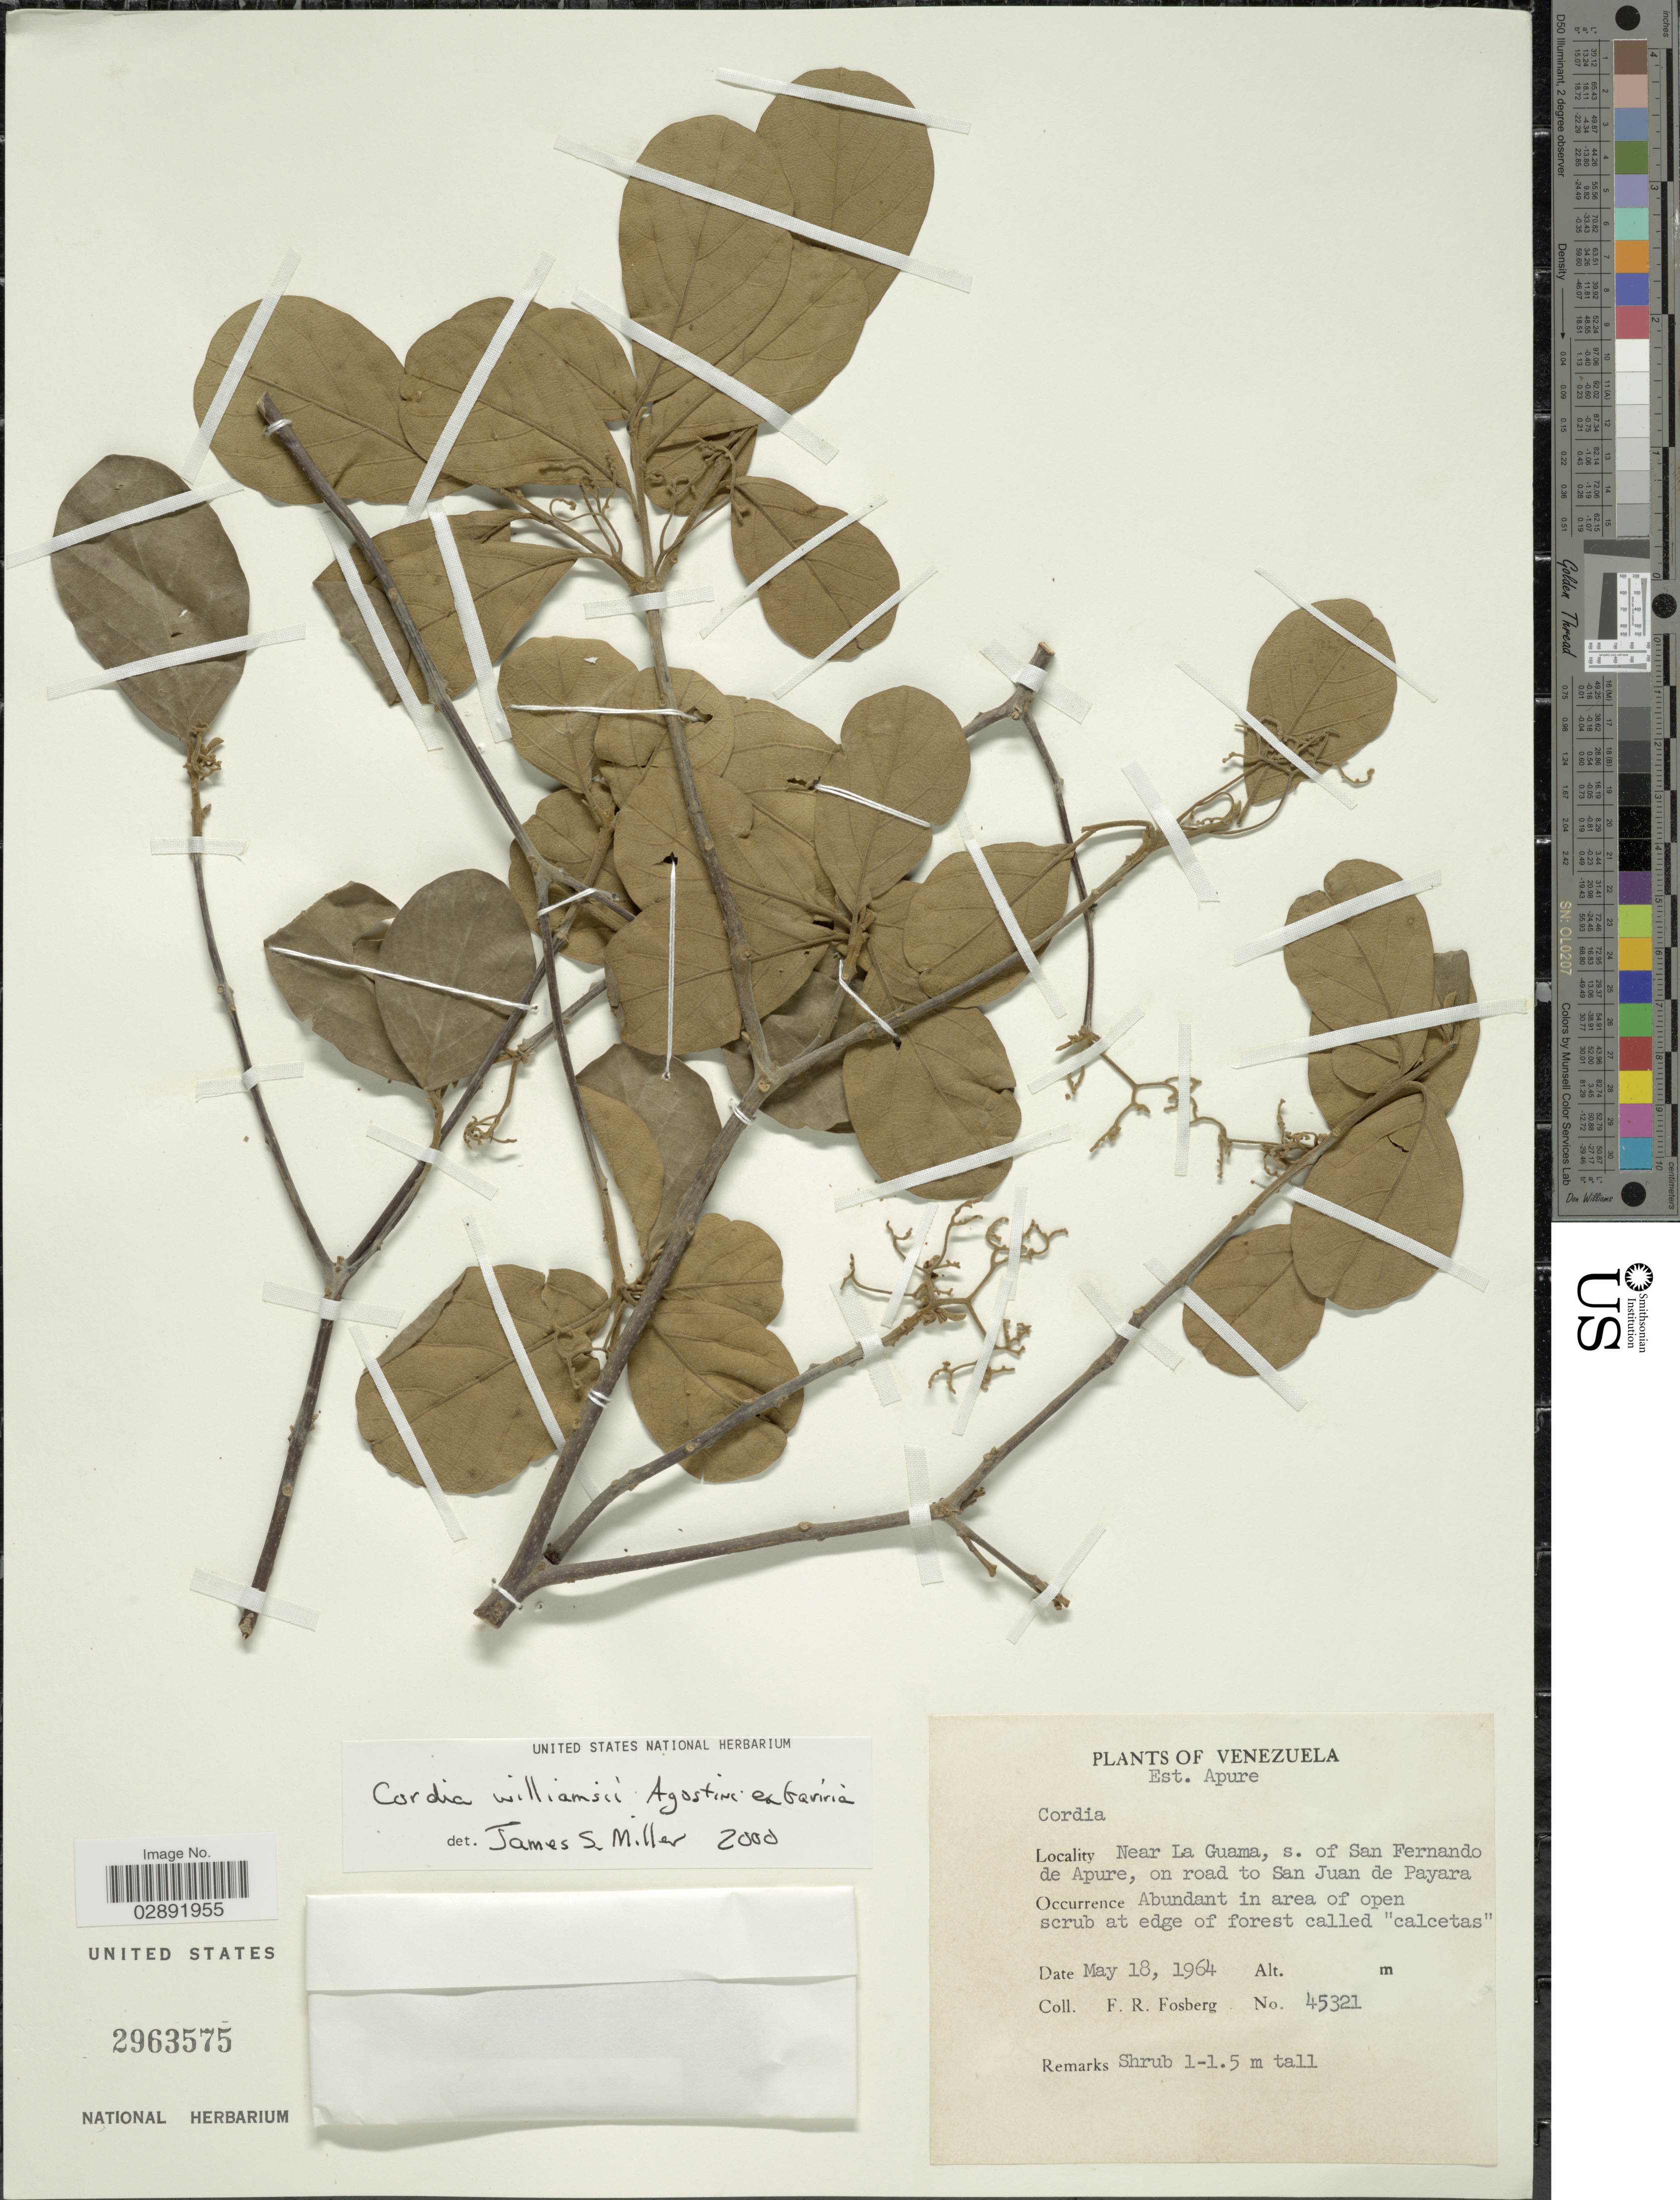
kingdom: Plantae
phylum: Tracheophyta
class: Magnoliopsida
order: Boraginales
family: Cordiaceae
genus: Cordia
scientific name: Cordia williamsii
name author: G. Agostini ex Gaviria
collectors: F. R. Fosberg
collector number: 45321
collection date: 1964-05-18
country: Venezuela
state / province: Apure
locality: Near La Guama, s. of San Fernando de Apure, on road to San Juan de Payara.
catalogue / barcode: US 2963575